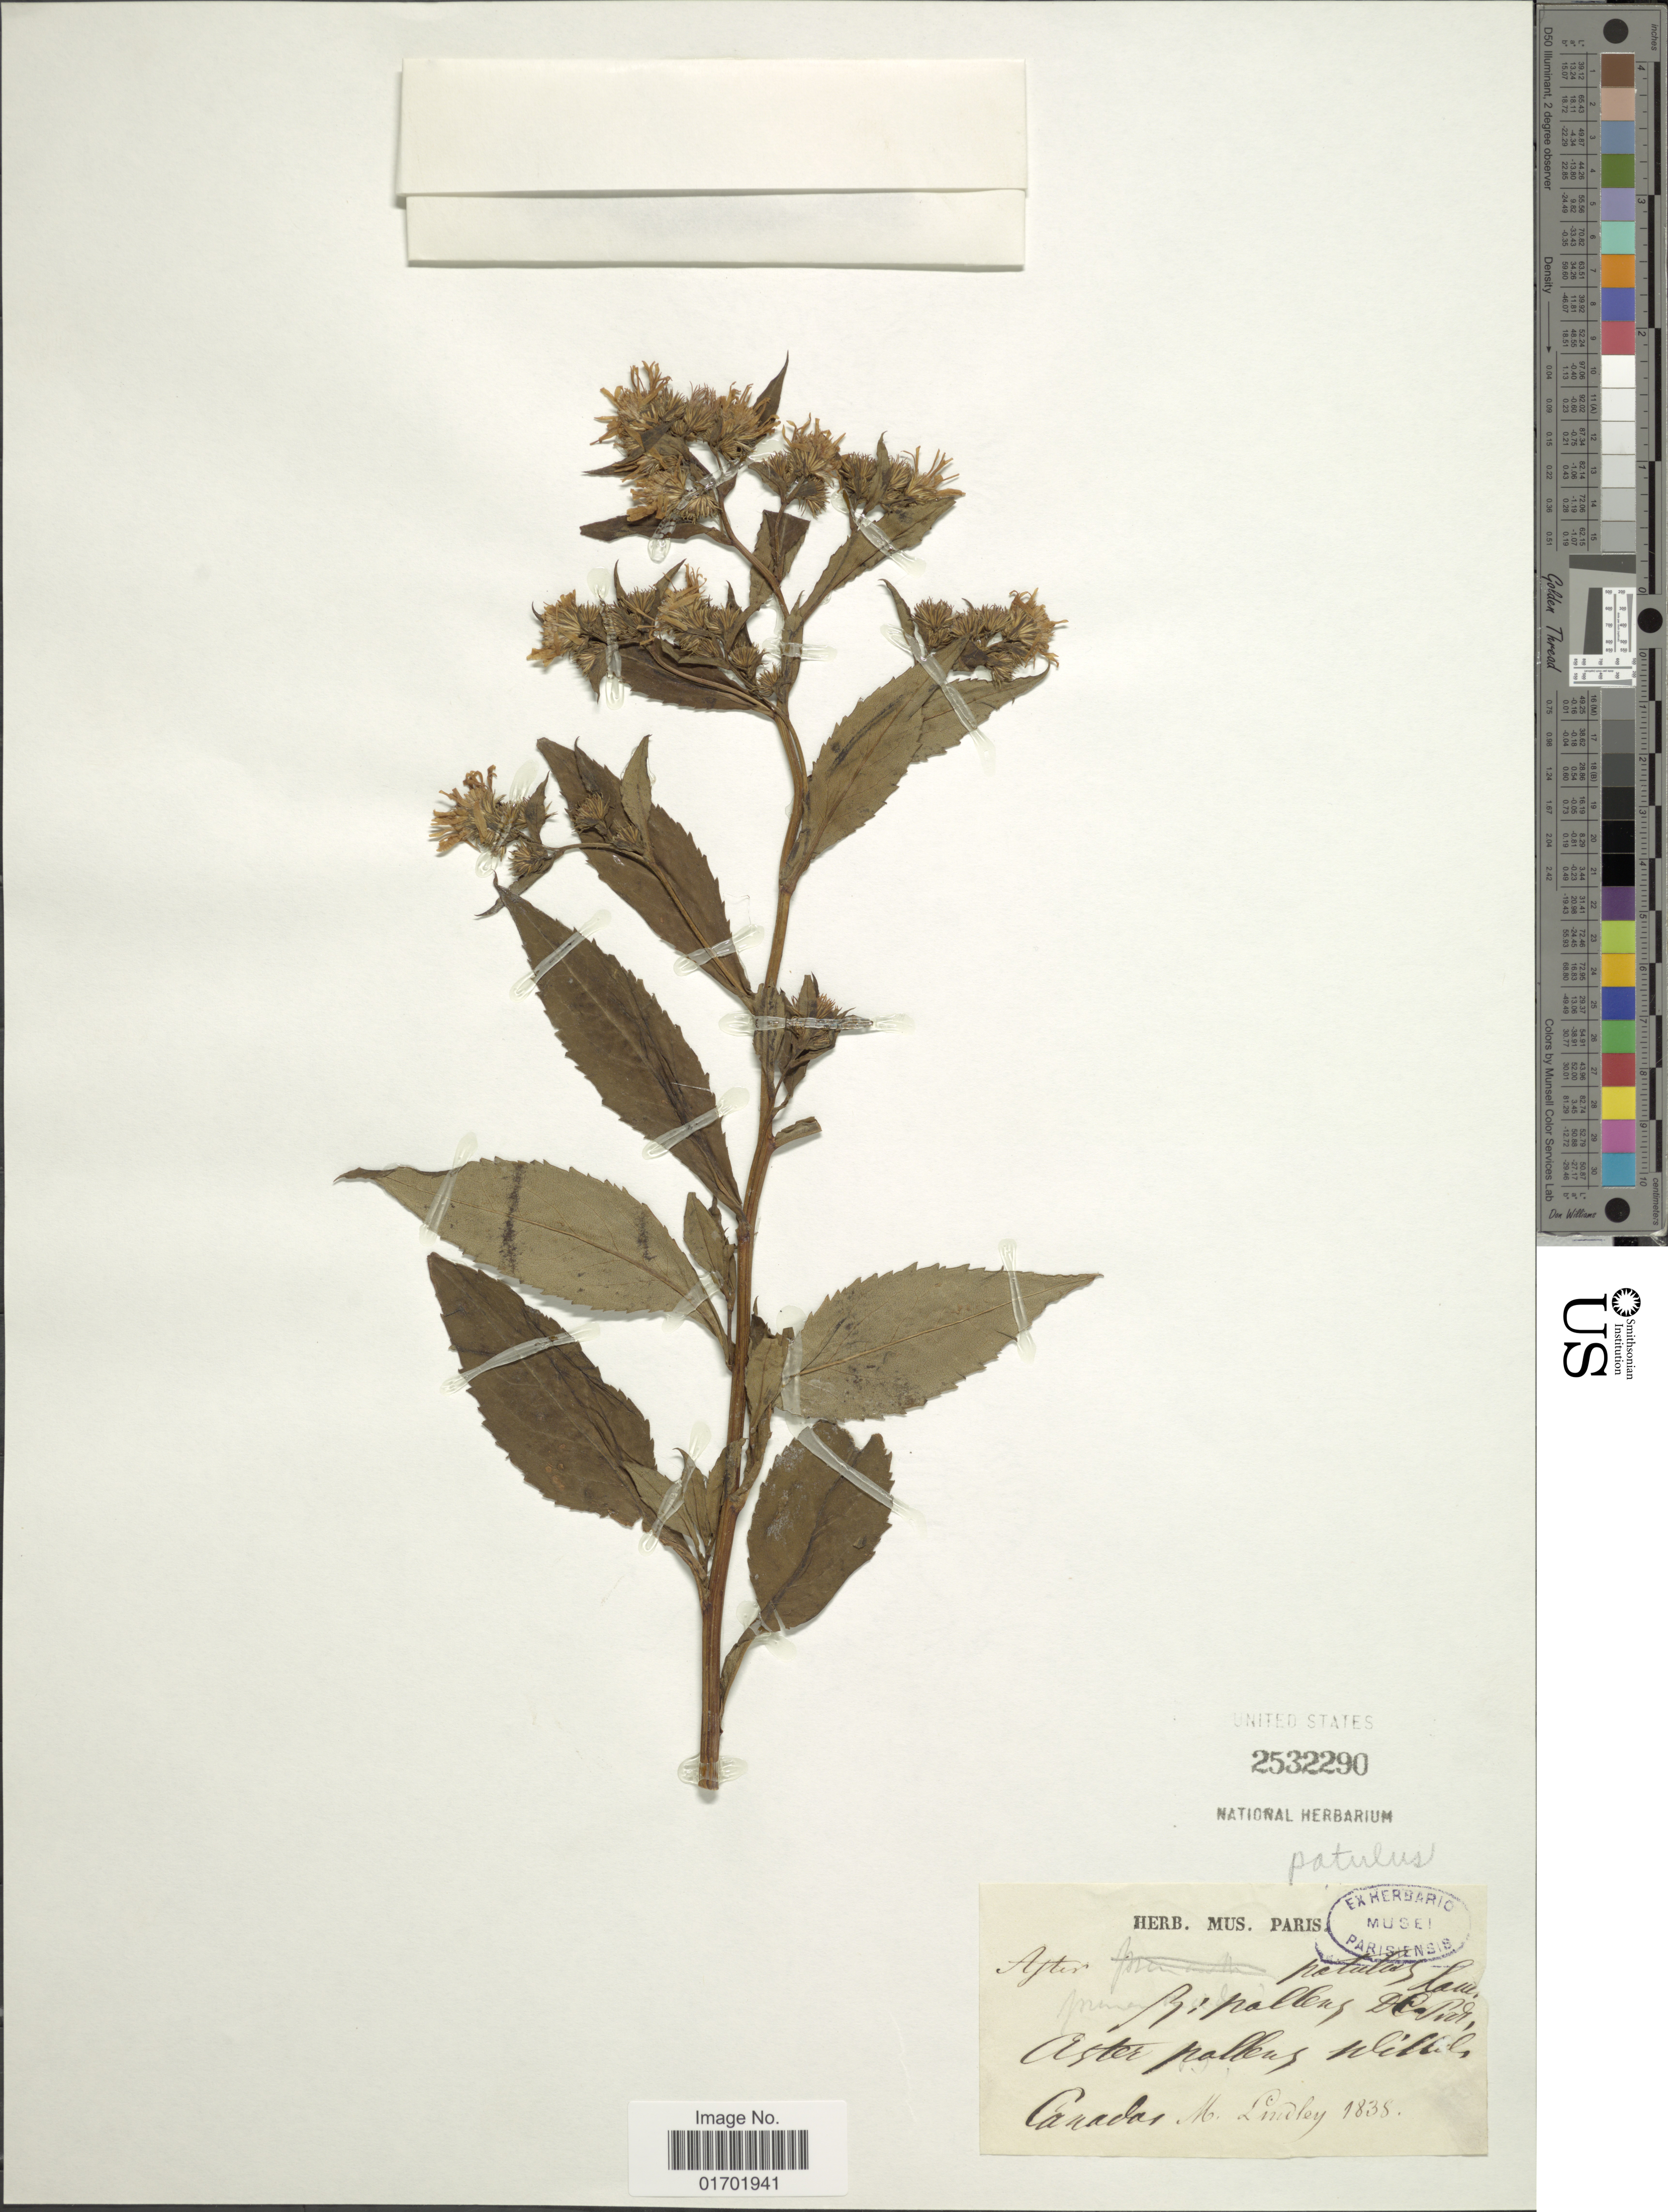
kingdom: Plantae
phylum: Tracheophyta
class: Magnoliopsida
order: Asterales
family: Asteraceae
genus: Symphyotrichum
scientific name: Symphyotrichum lanceolatum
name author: (Willd.) G.L. Nesom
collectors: M. Lindley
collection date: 1838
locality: Curador [interpreted] [unsure placement]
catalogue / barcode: US 2532290